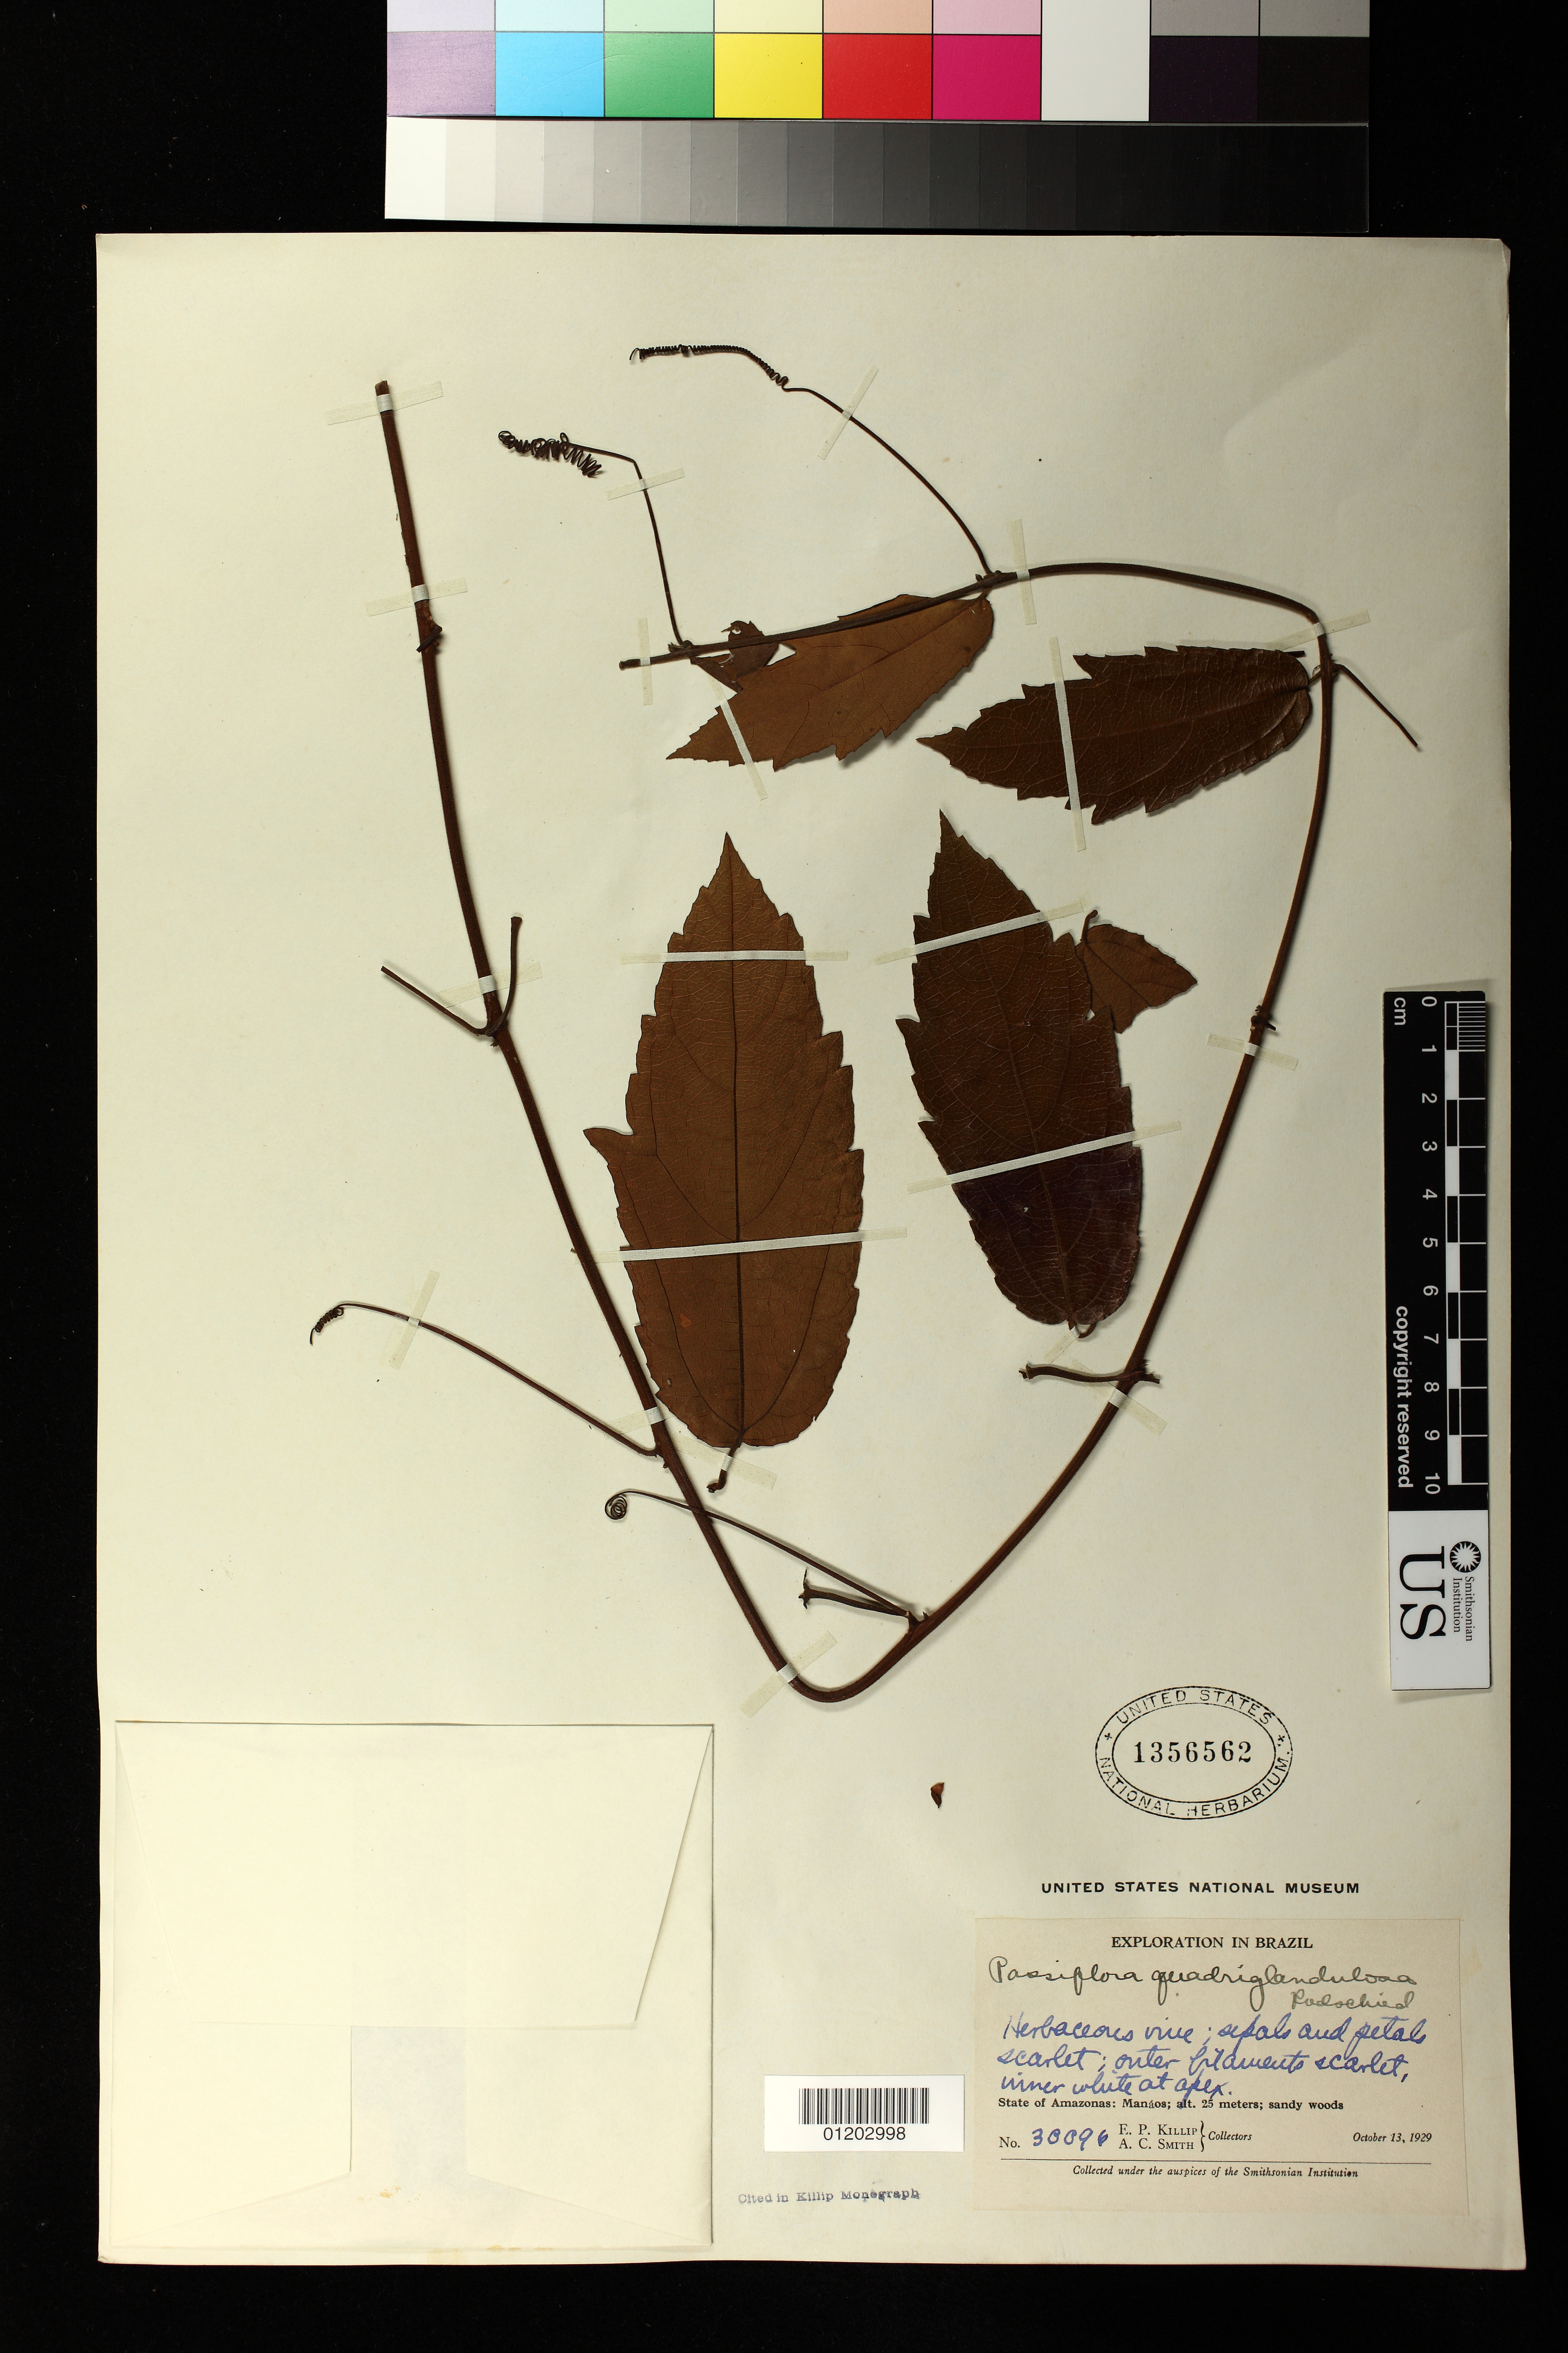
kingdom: Plantae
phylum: Tracheophyta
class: Magnoliopsida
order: Malpighiales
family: Passifloraceae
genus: Passiflora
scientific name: Passiflora quadriglandulosa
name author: Rodschied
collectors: E. P. Killip & A. C. Smith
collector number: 30096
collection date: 1929-10-13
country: Brazil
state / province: Amazonas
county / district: Manaus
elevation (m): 25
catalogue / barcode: US 1356562